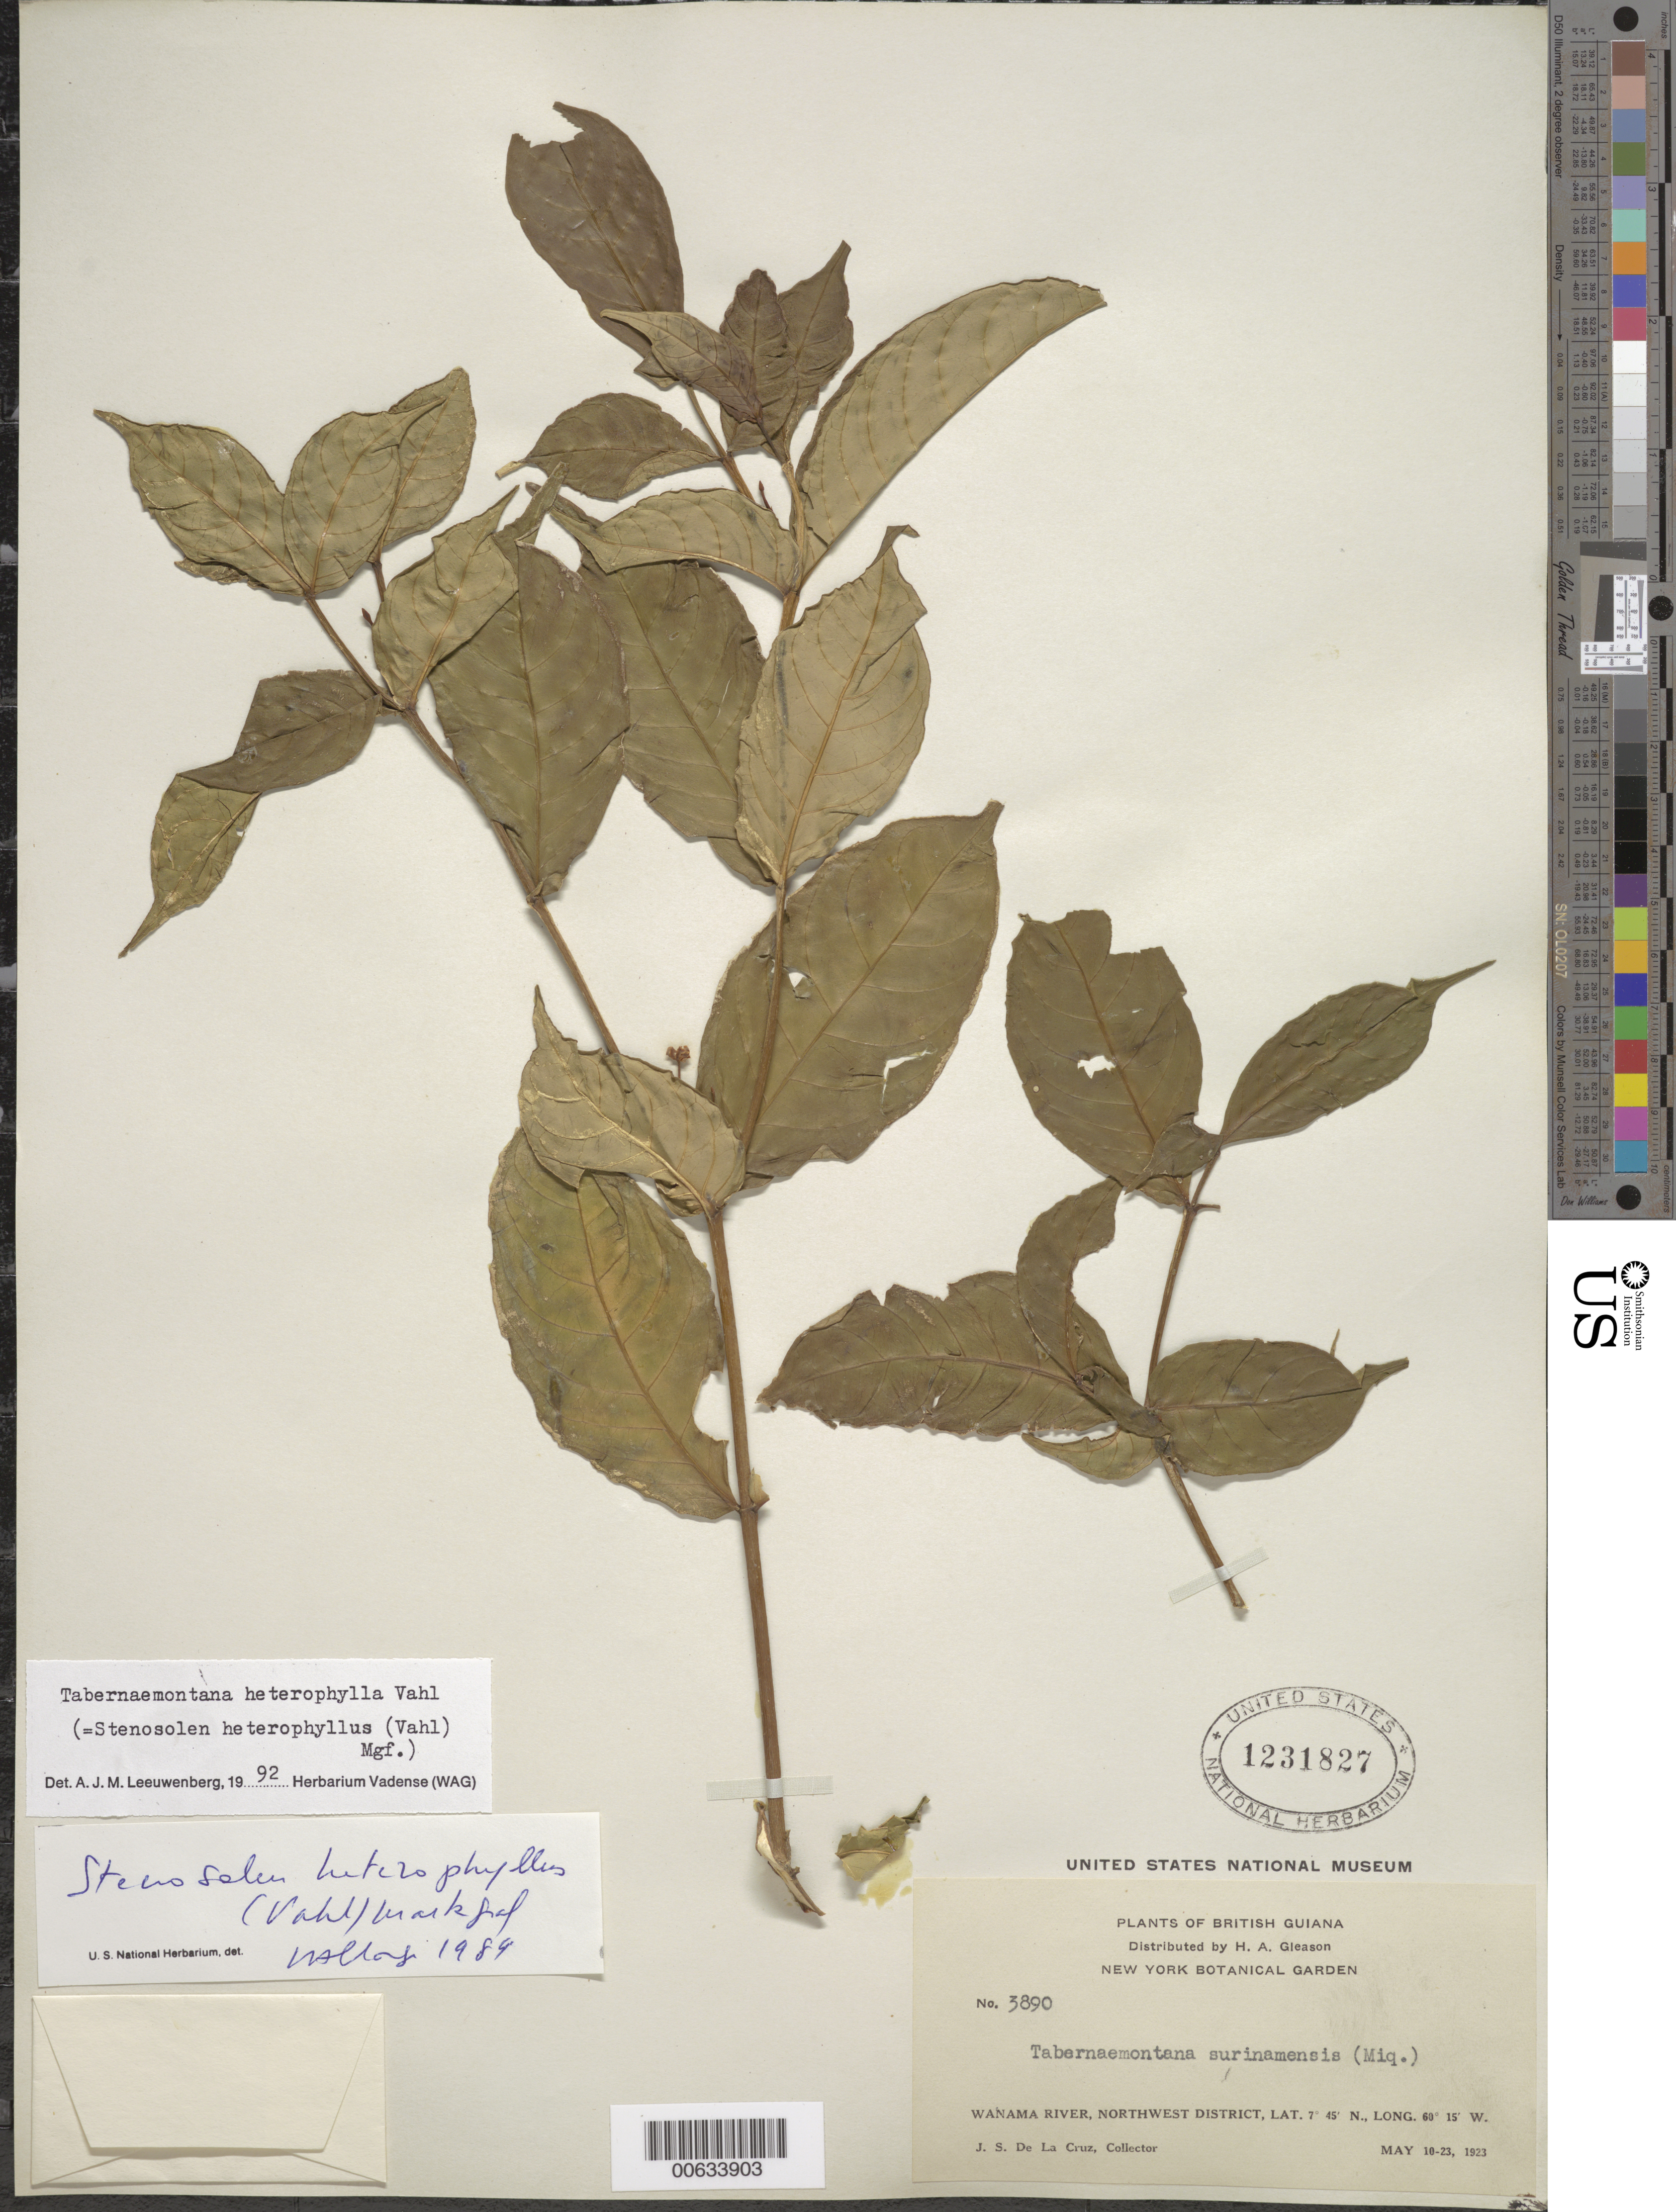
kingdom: Plantae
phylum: Tracheophyta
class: Magnoliopsida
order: Gentianales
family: Apocynaceae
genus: Tabernaemontana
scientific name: Tabernaemontana heterophylla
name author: Vahl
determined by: Leeuwenberg, A. J. M.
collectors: J. S. de la Cruz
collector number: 3890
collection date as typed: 10-May-23 to 23-May-23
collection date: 1923-05-10/1923-05-23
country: Guyana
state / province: Barima-Waini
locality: Wanama R., NW District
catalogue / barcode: US 1231827